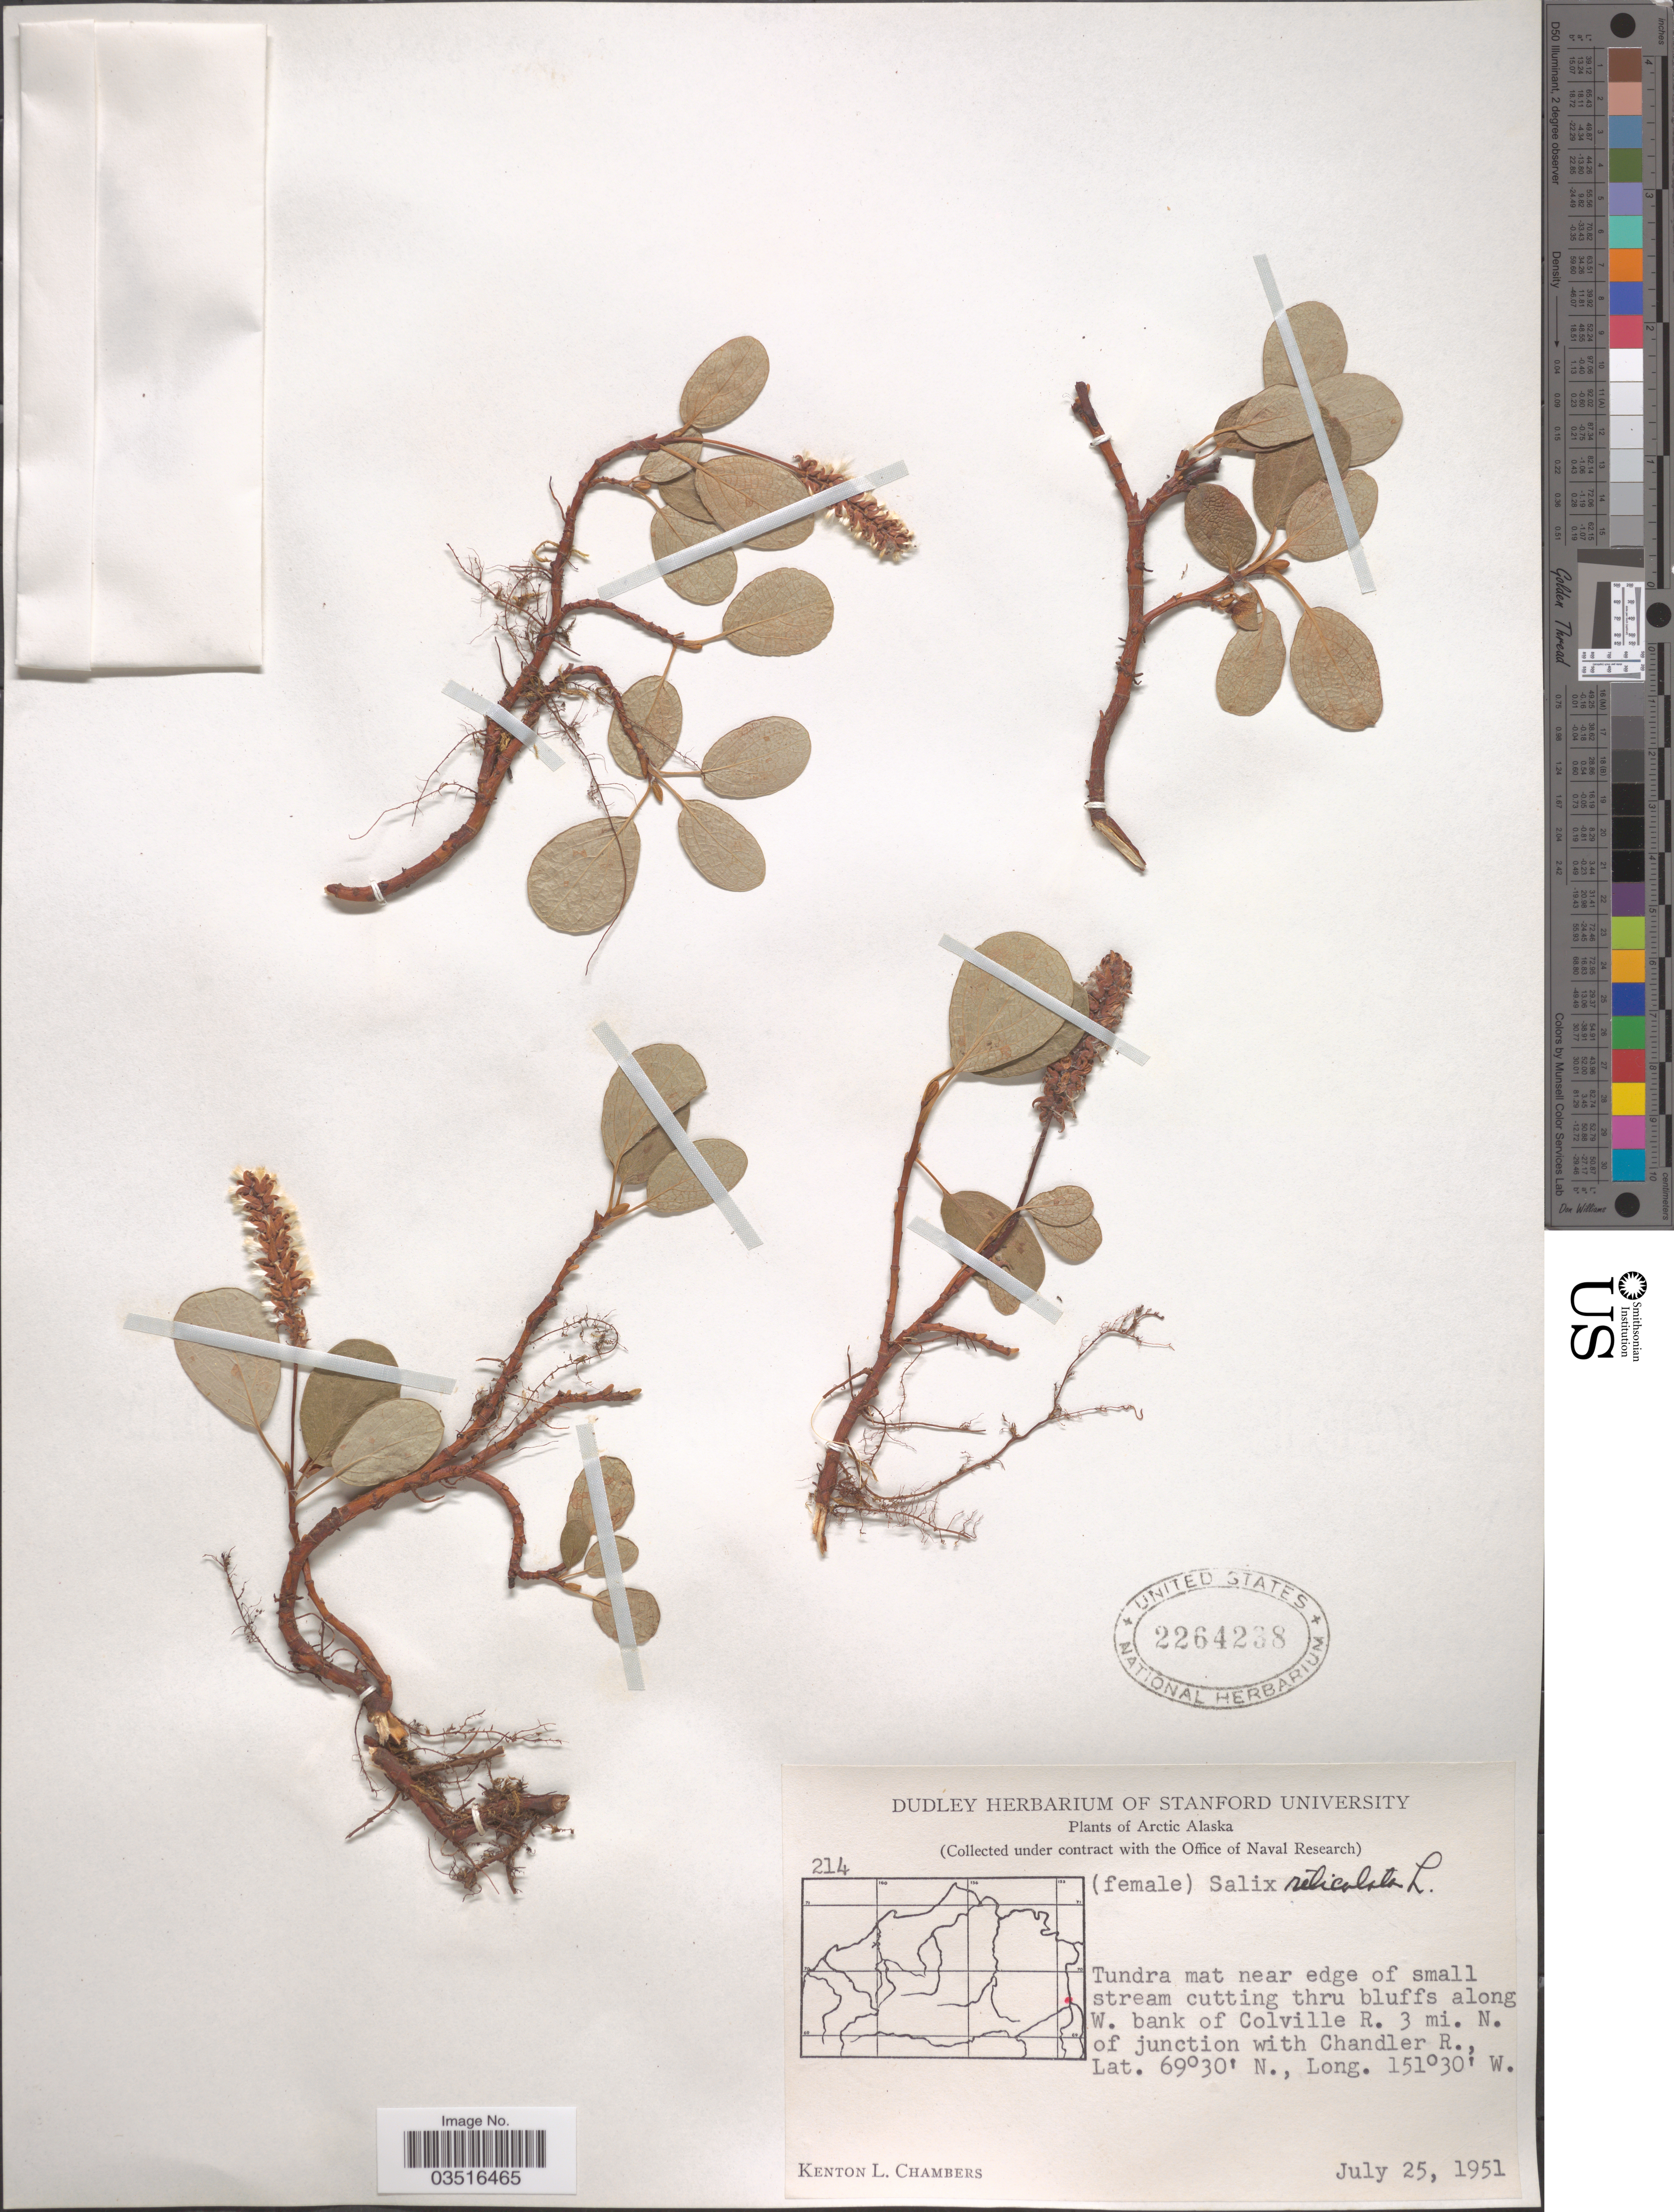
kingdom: Plantae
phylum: Tracheophyta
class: Magnoliopsida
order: Malpighiales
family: Salicaceae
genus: Salix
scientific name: Salix reticulata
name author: L.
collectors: K. L. Chambers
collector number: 214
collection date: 1951-07-25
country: United States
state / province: Alaska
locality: Arctic Alaska. Along W. bank of Colville R. 3 mi. N. of junction with Chandler R.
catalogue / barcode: US 2264238